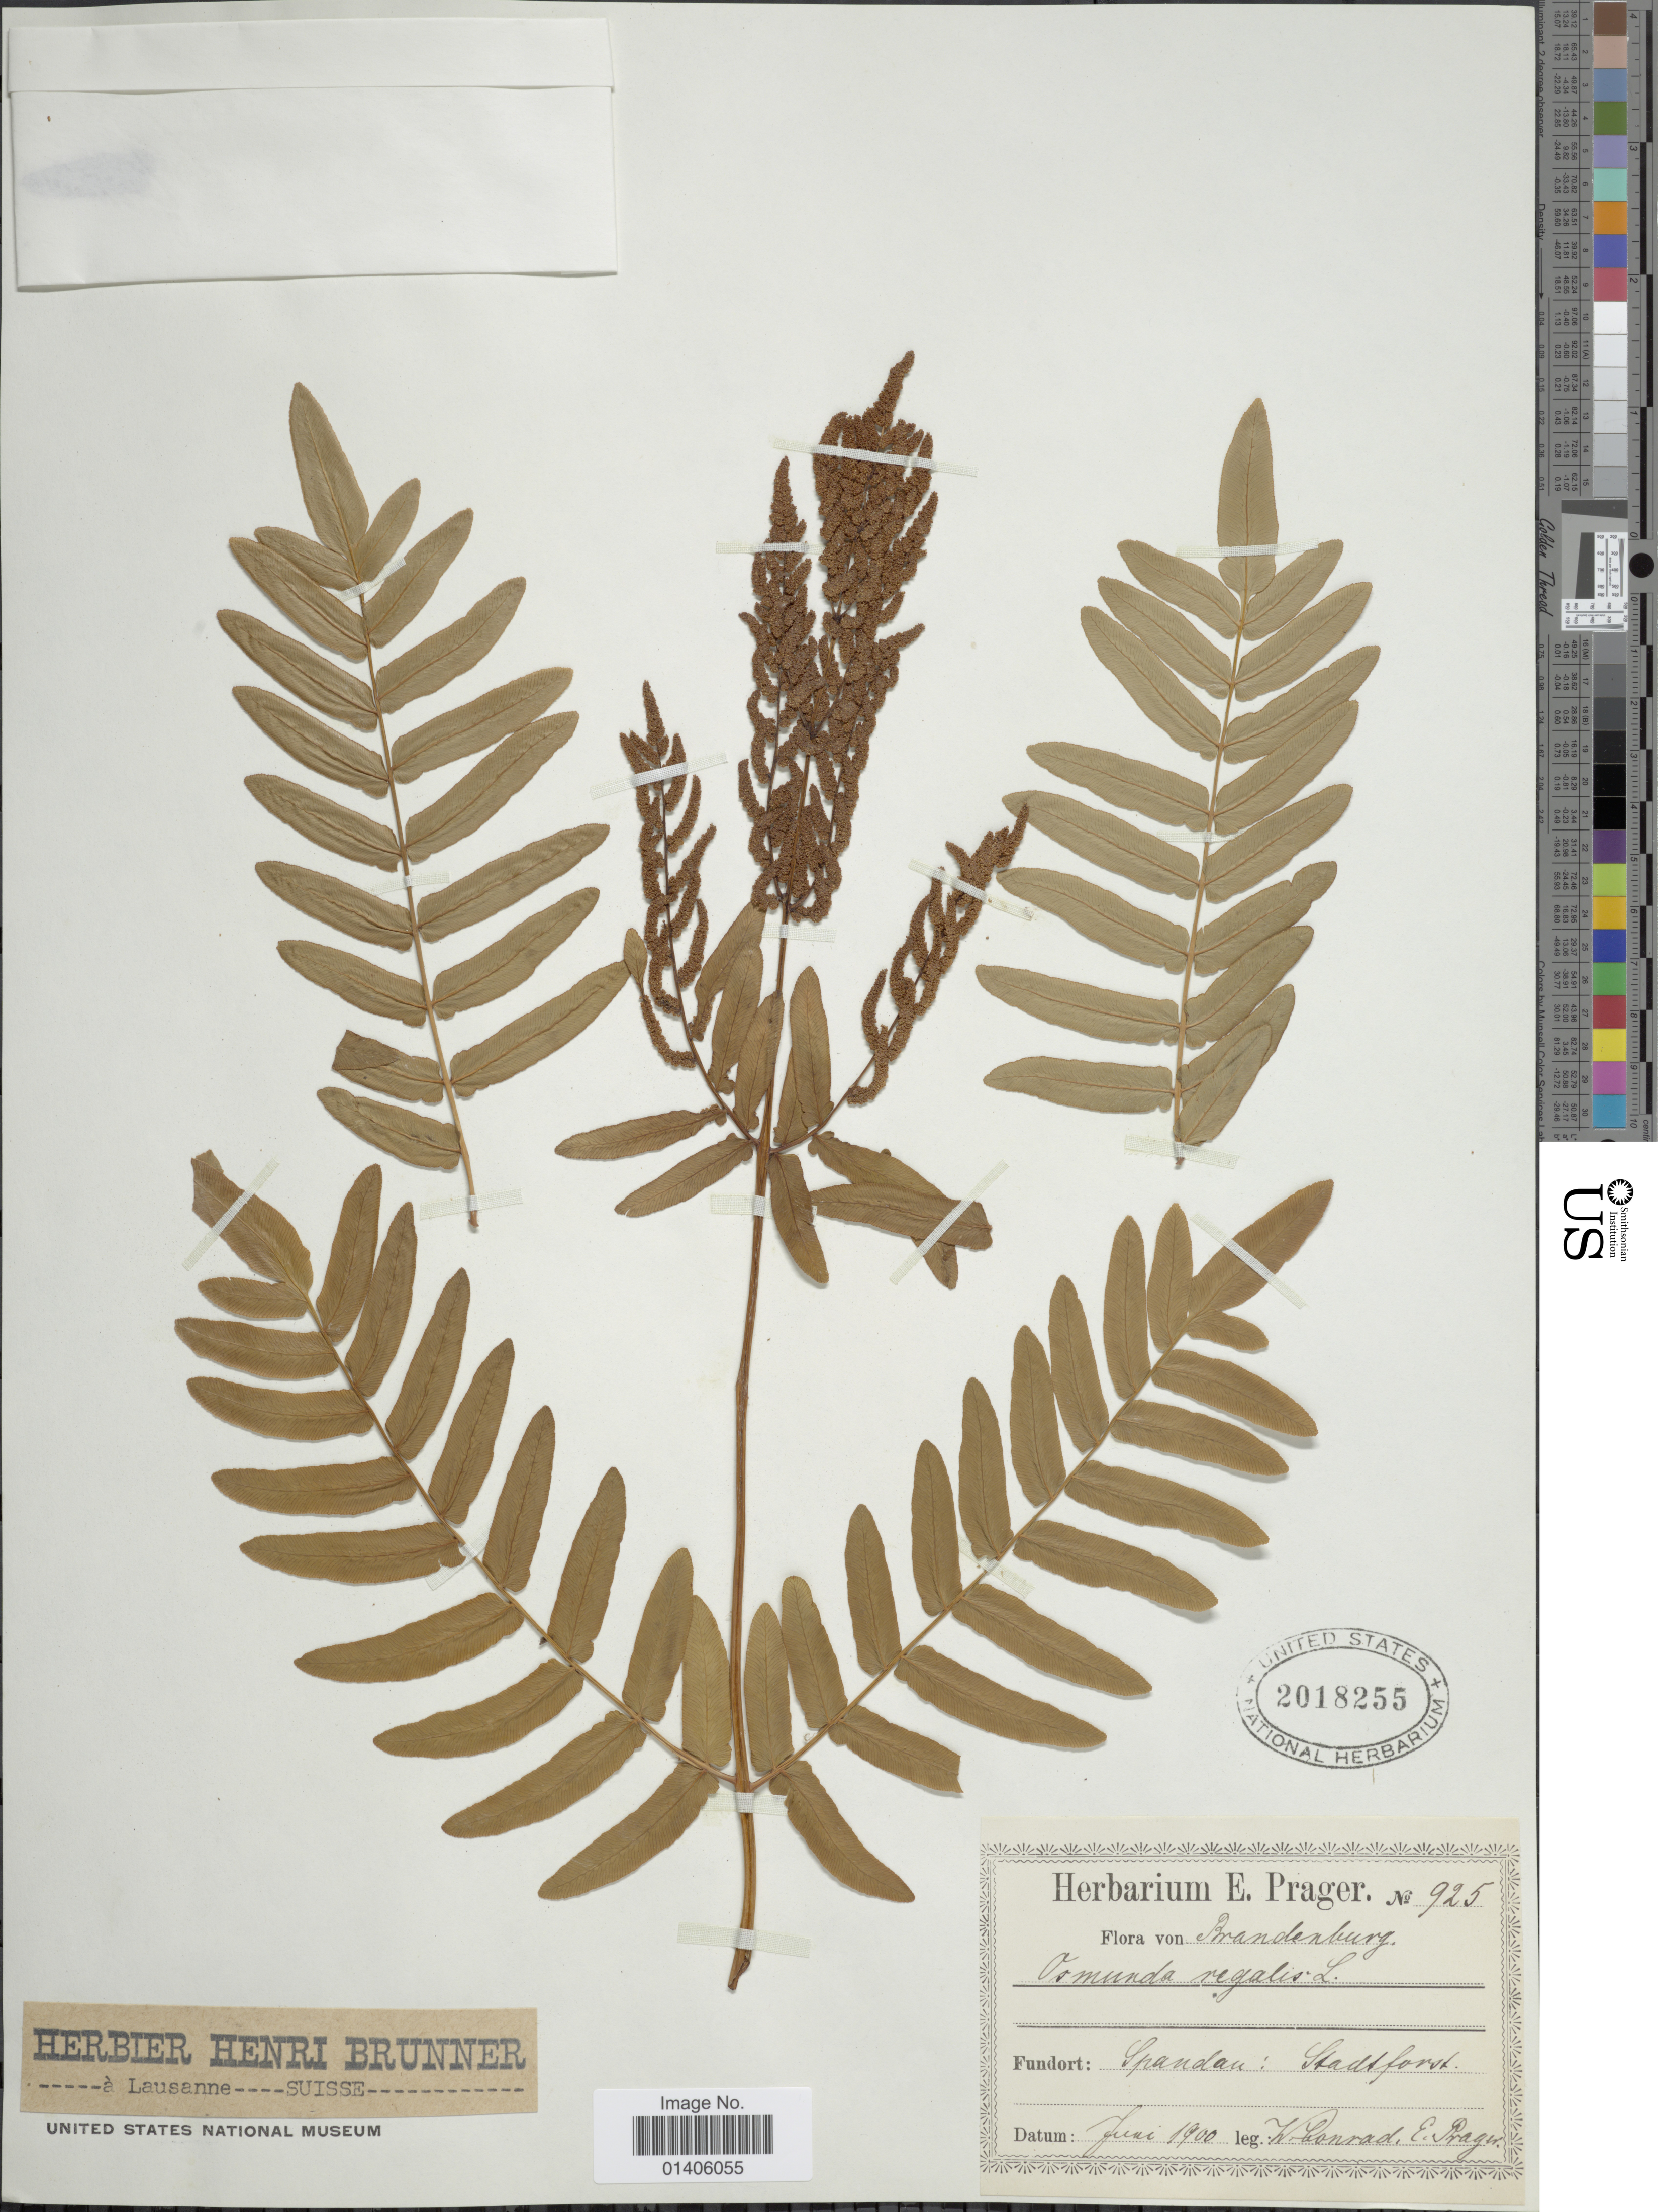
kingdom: Plantae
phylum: Tracheophyta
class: Polypodiopsida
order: Osmundales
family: Osmundaceae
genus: Osmunda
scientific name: Osmunda regalis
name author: L.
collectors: W. Conrad & E. Prager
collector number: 925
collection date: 1900-06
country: Germany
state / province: Brandenburg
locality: Spandan: Stadtforst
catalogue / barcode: US 2018255